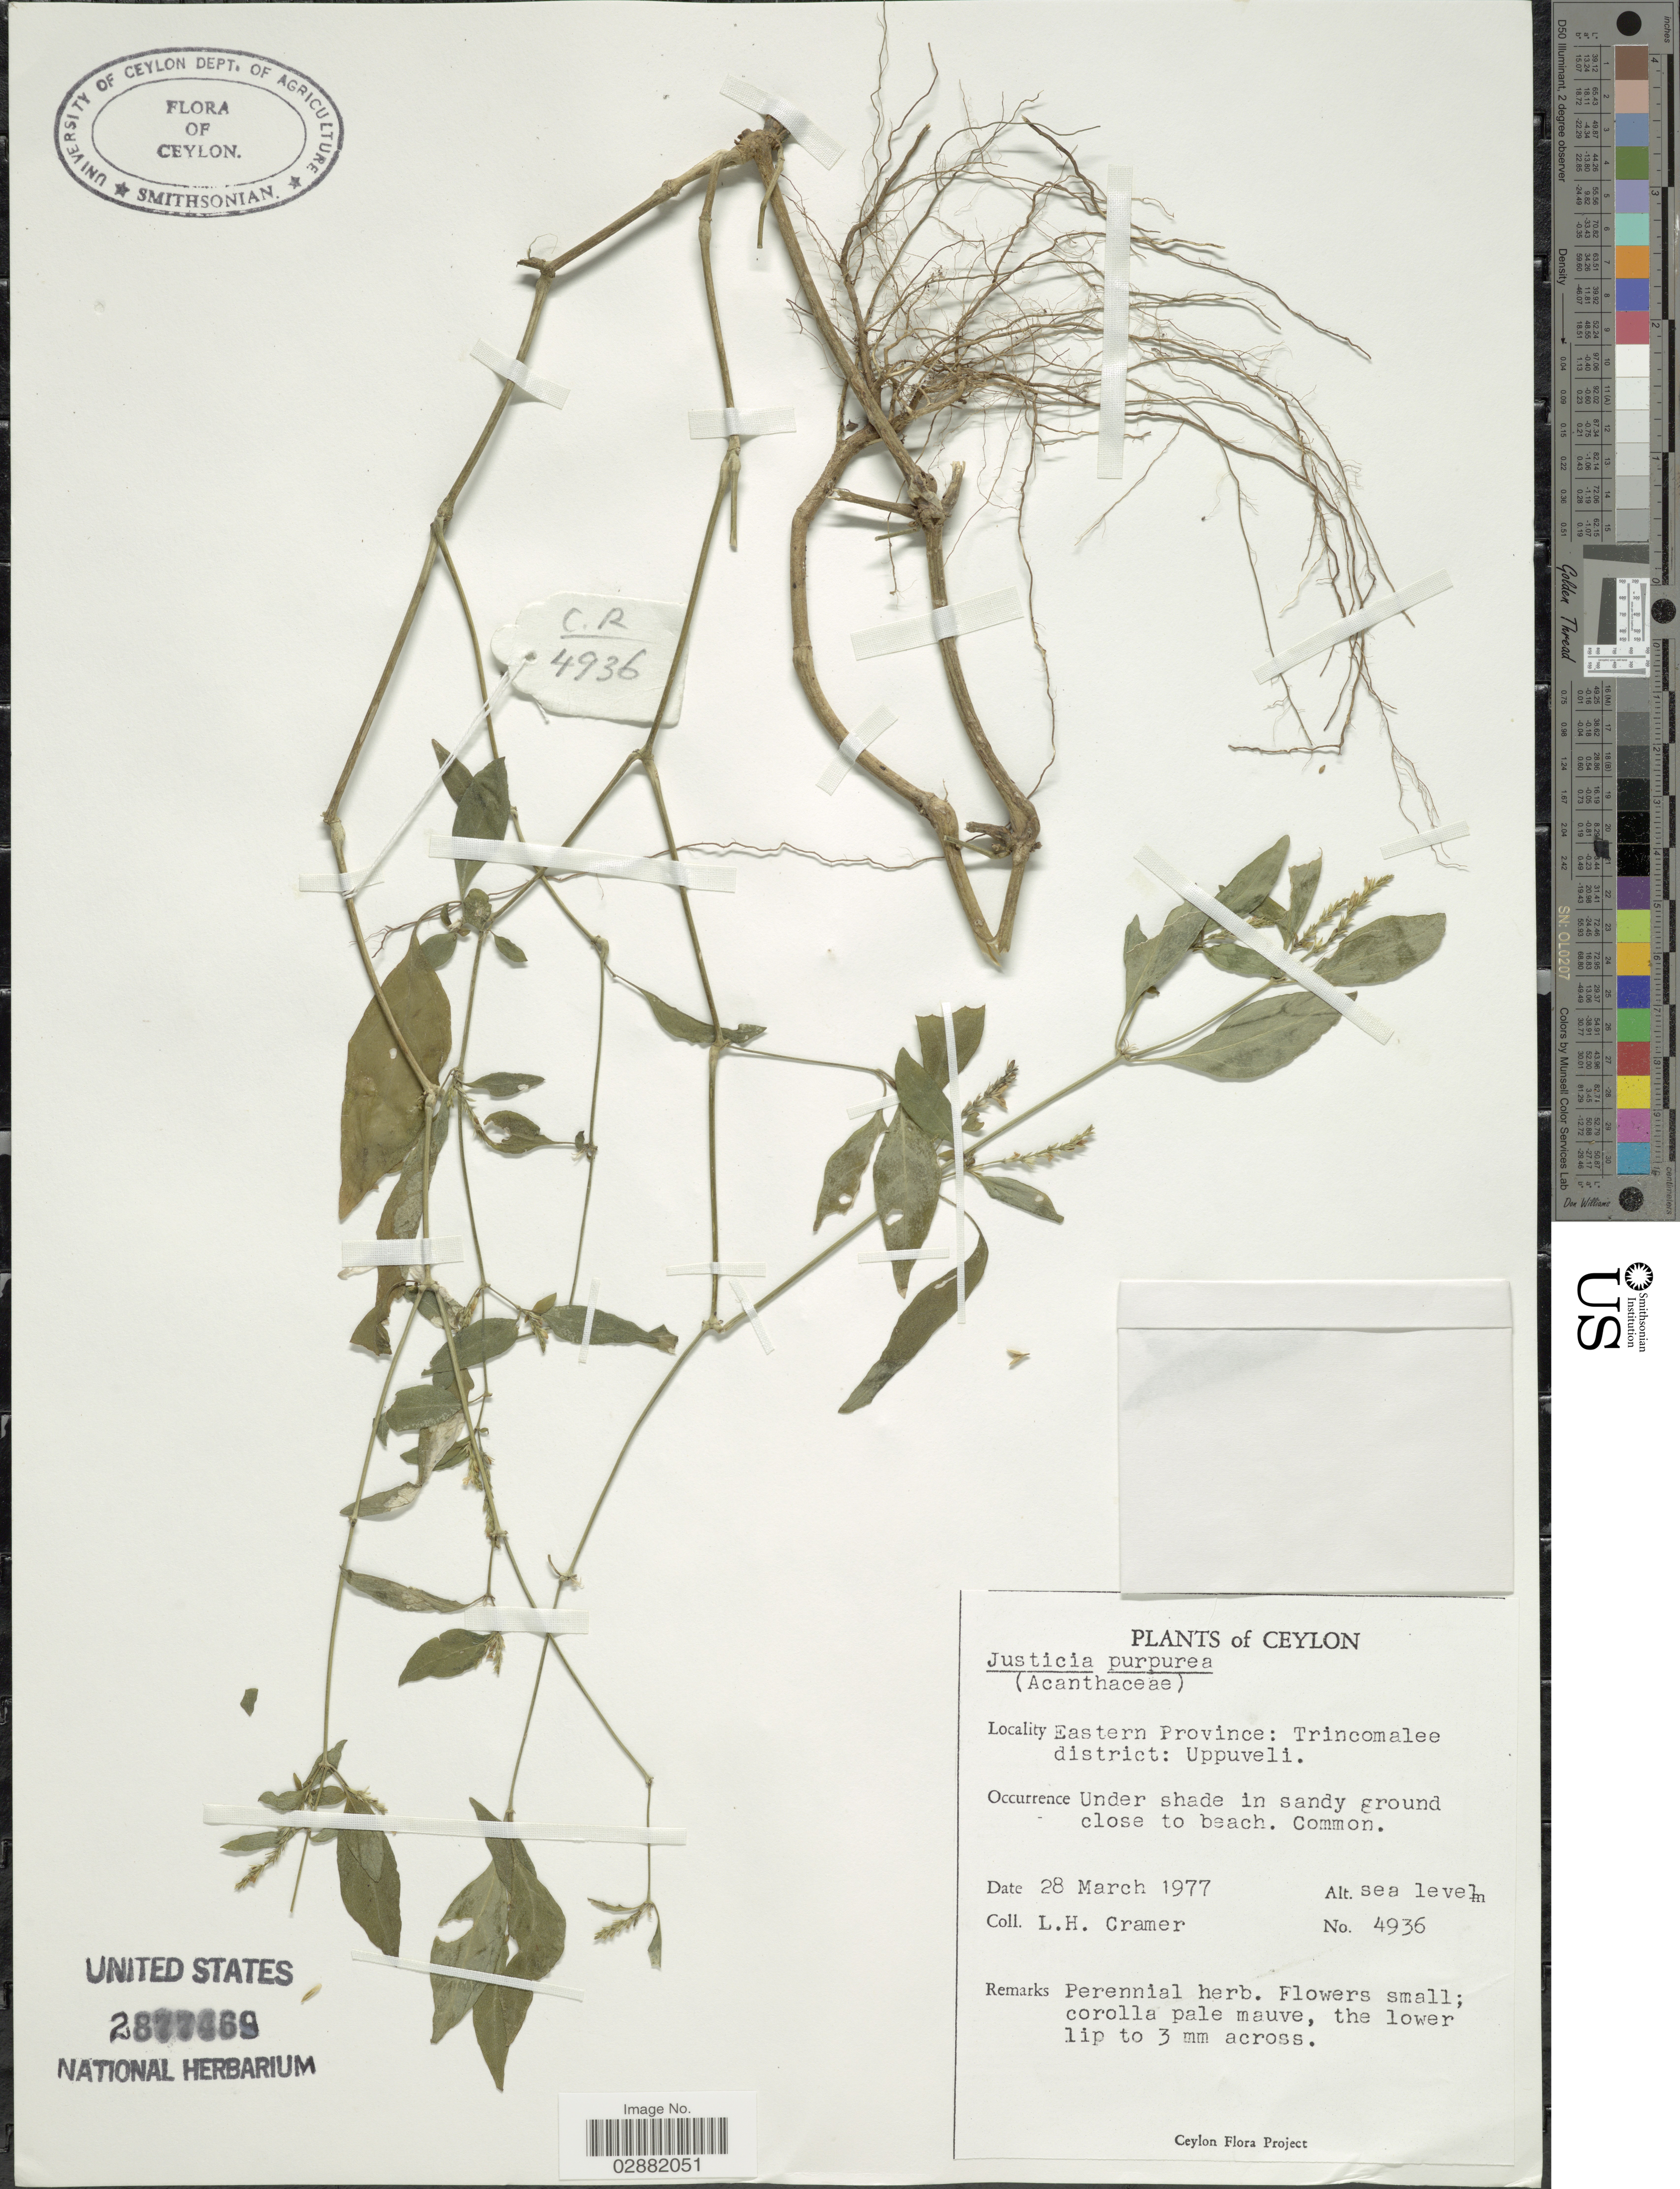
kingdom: Plantae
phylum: Tracheophyta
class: Magnoliopsida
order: Lamiales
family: Acanthaceae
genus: Justicia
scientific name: Justicia purpurea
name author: L.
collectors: L. H. Cramer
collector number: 4936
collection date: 1977-03-28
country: Sri Lanka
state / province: Eastern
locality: Ceylon, Trincomalee district, Uppuveli.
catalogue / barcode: US 2877469